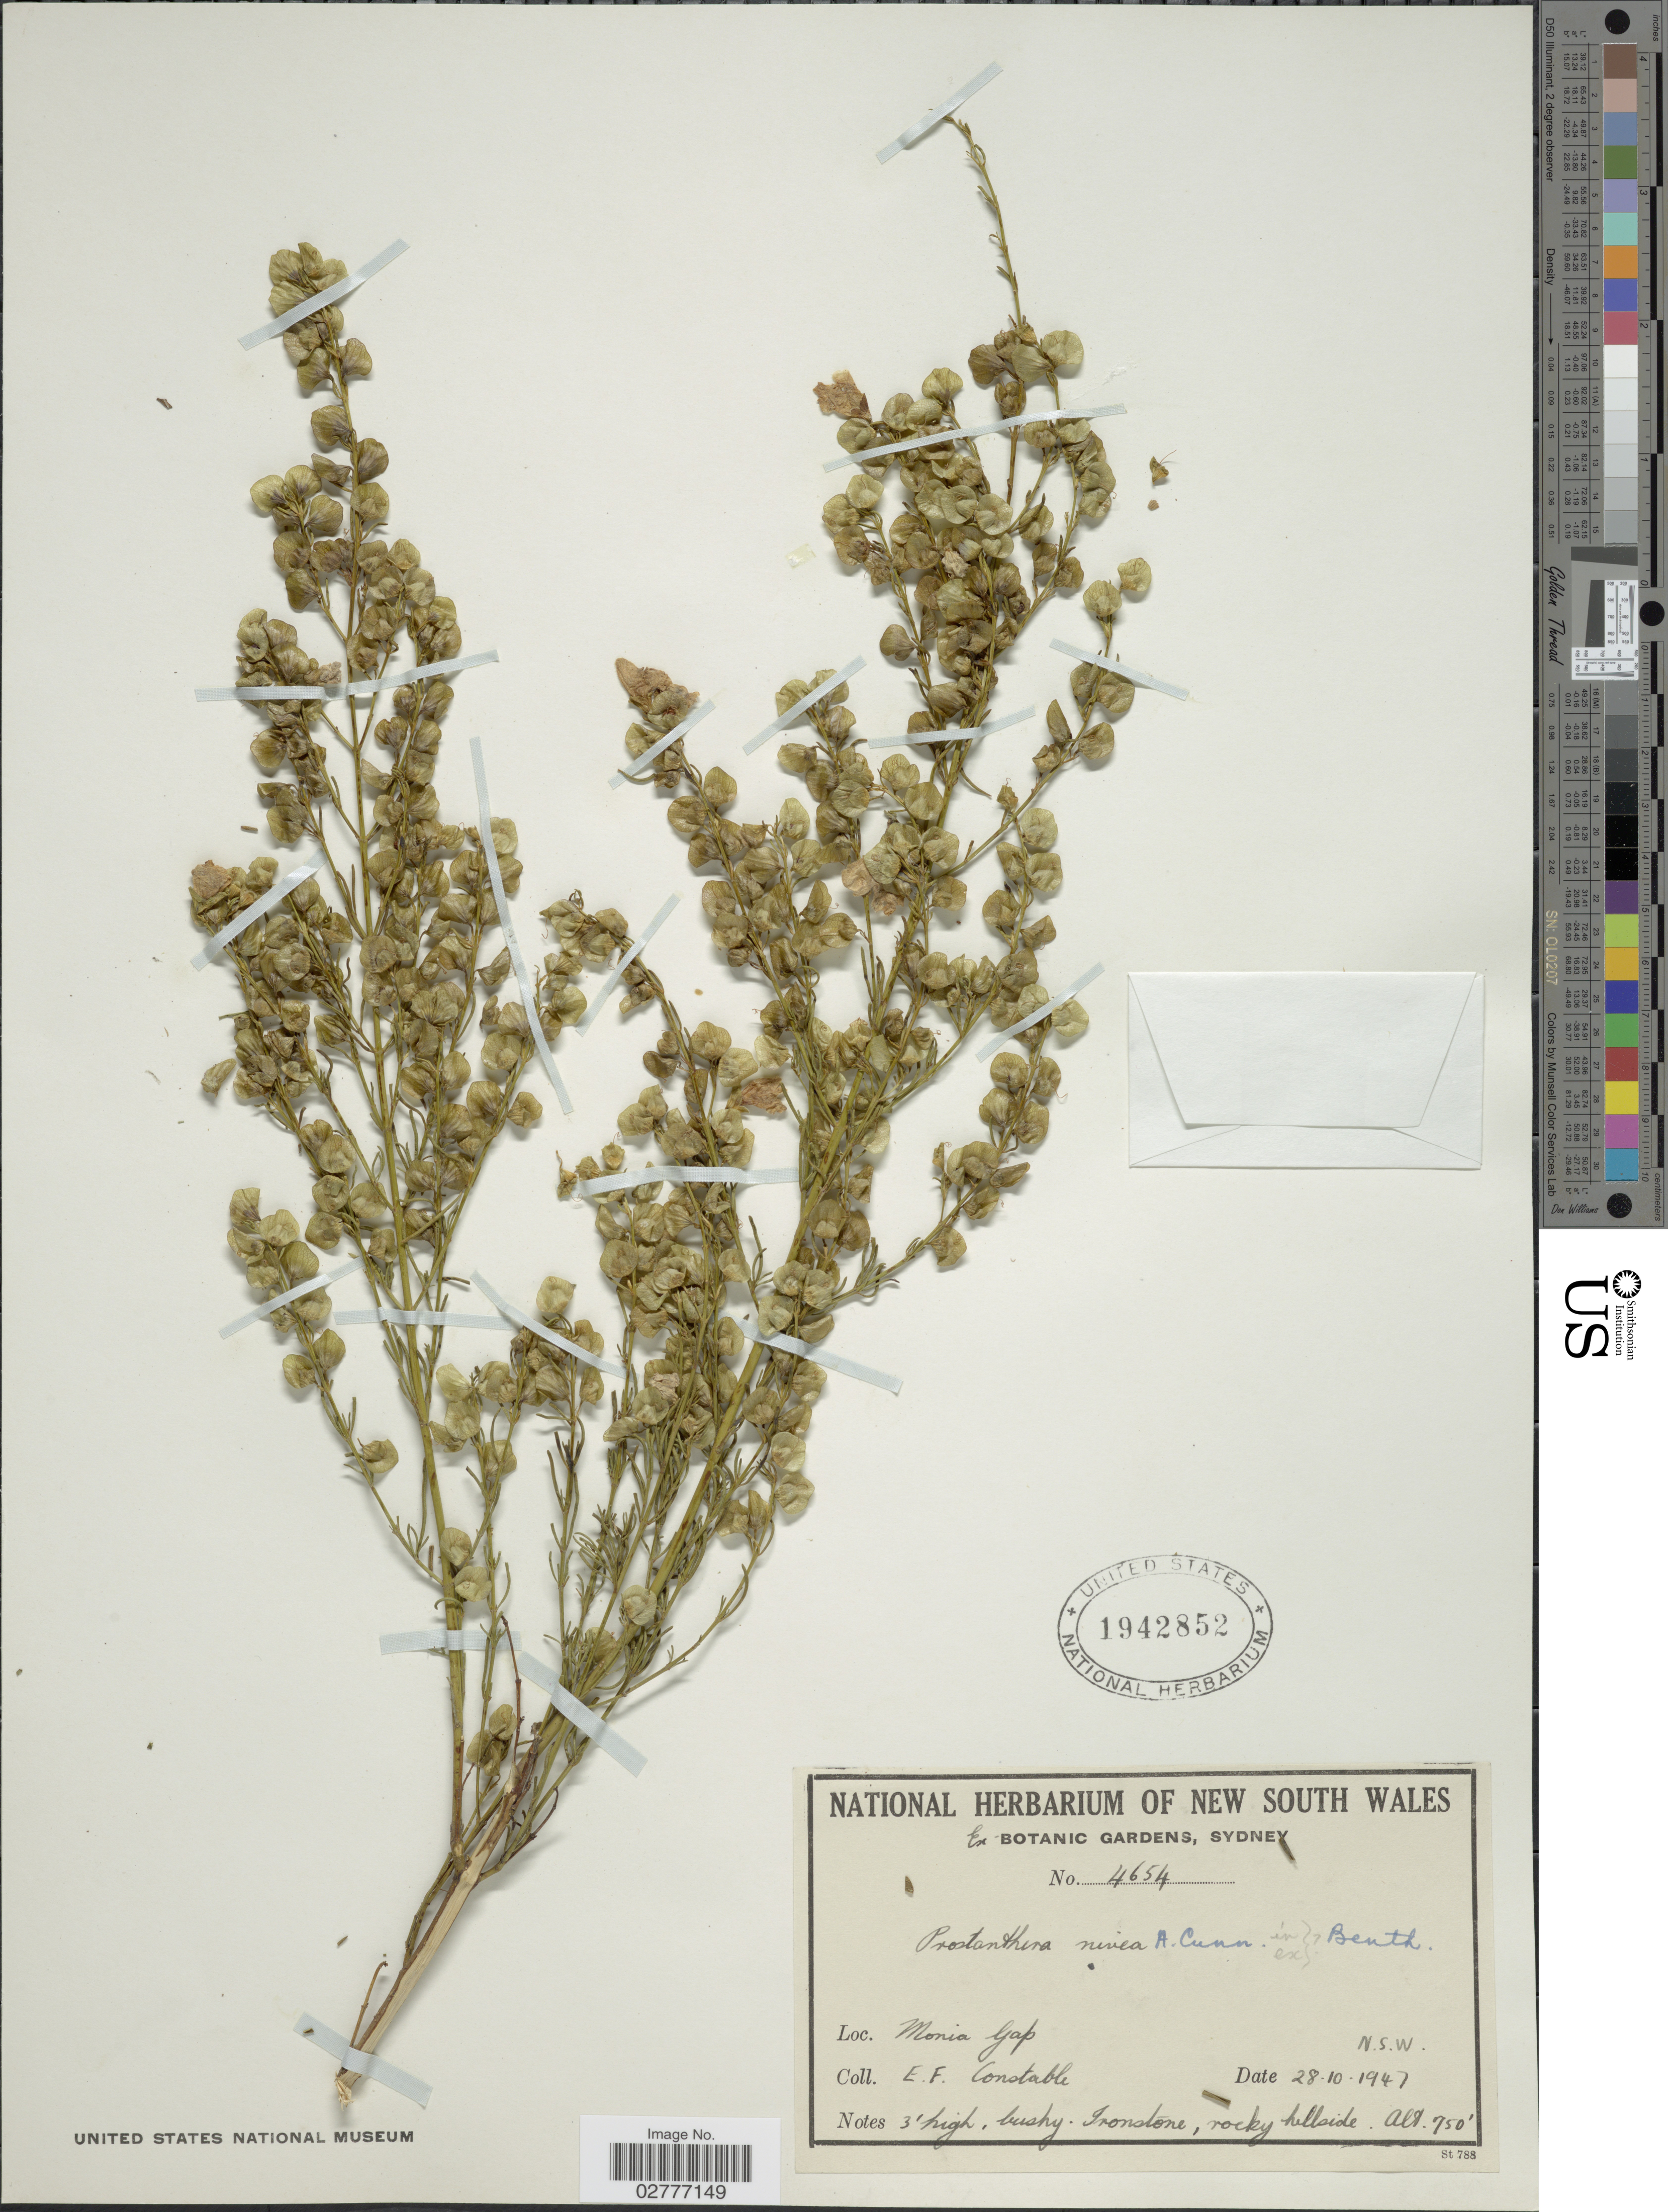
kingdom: Plantae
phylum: Tracheophyta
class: Magnoliopsida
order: Lamiales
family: Lamiaceae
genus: Prostanthera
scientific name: Prostanthera nivea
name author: A. Cunn. ex Benth.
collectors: E. F. Constable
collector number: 4654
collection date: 1947-10-28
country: Australia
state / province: New South Wales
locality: Monia Gap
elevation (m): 229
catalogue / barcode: US 1942852